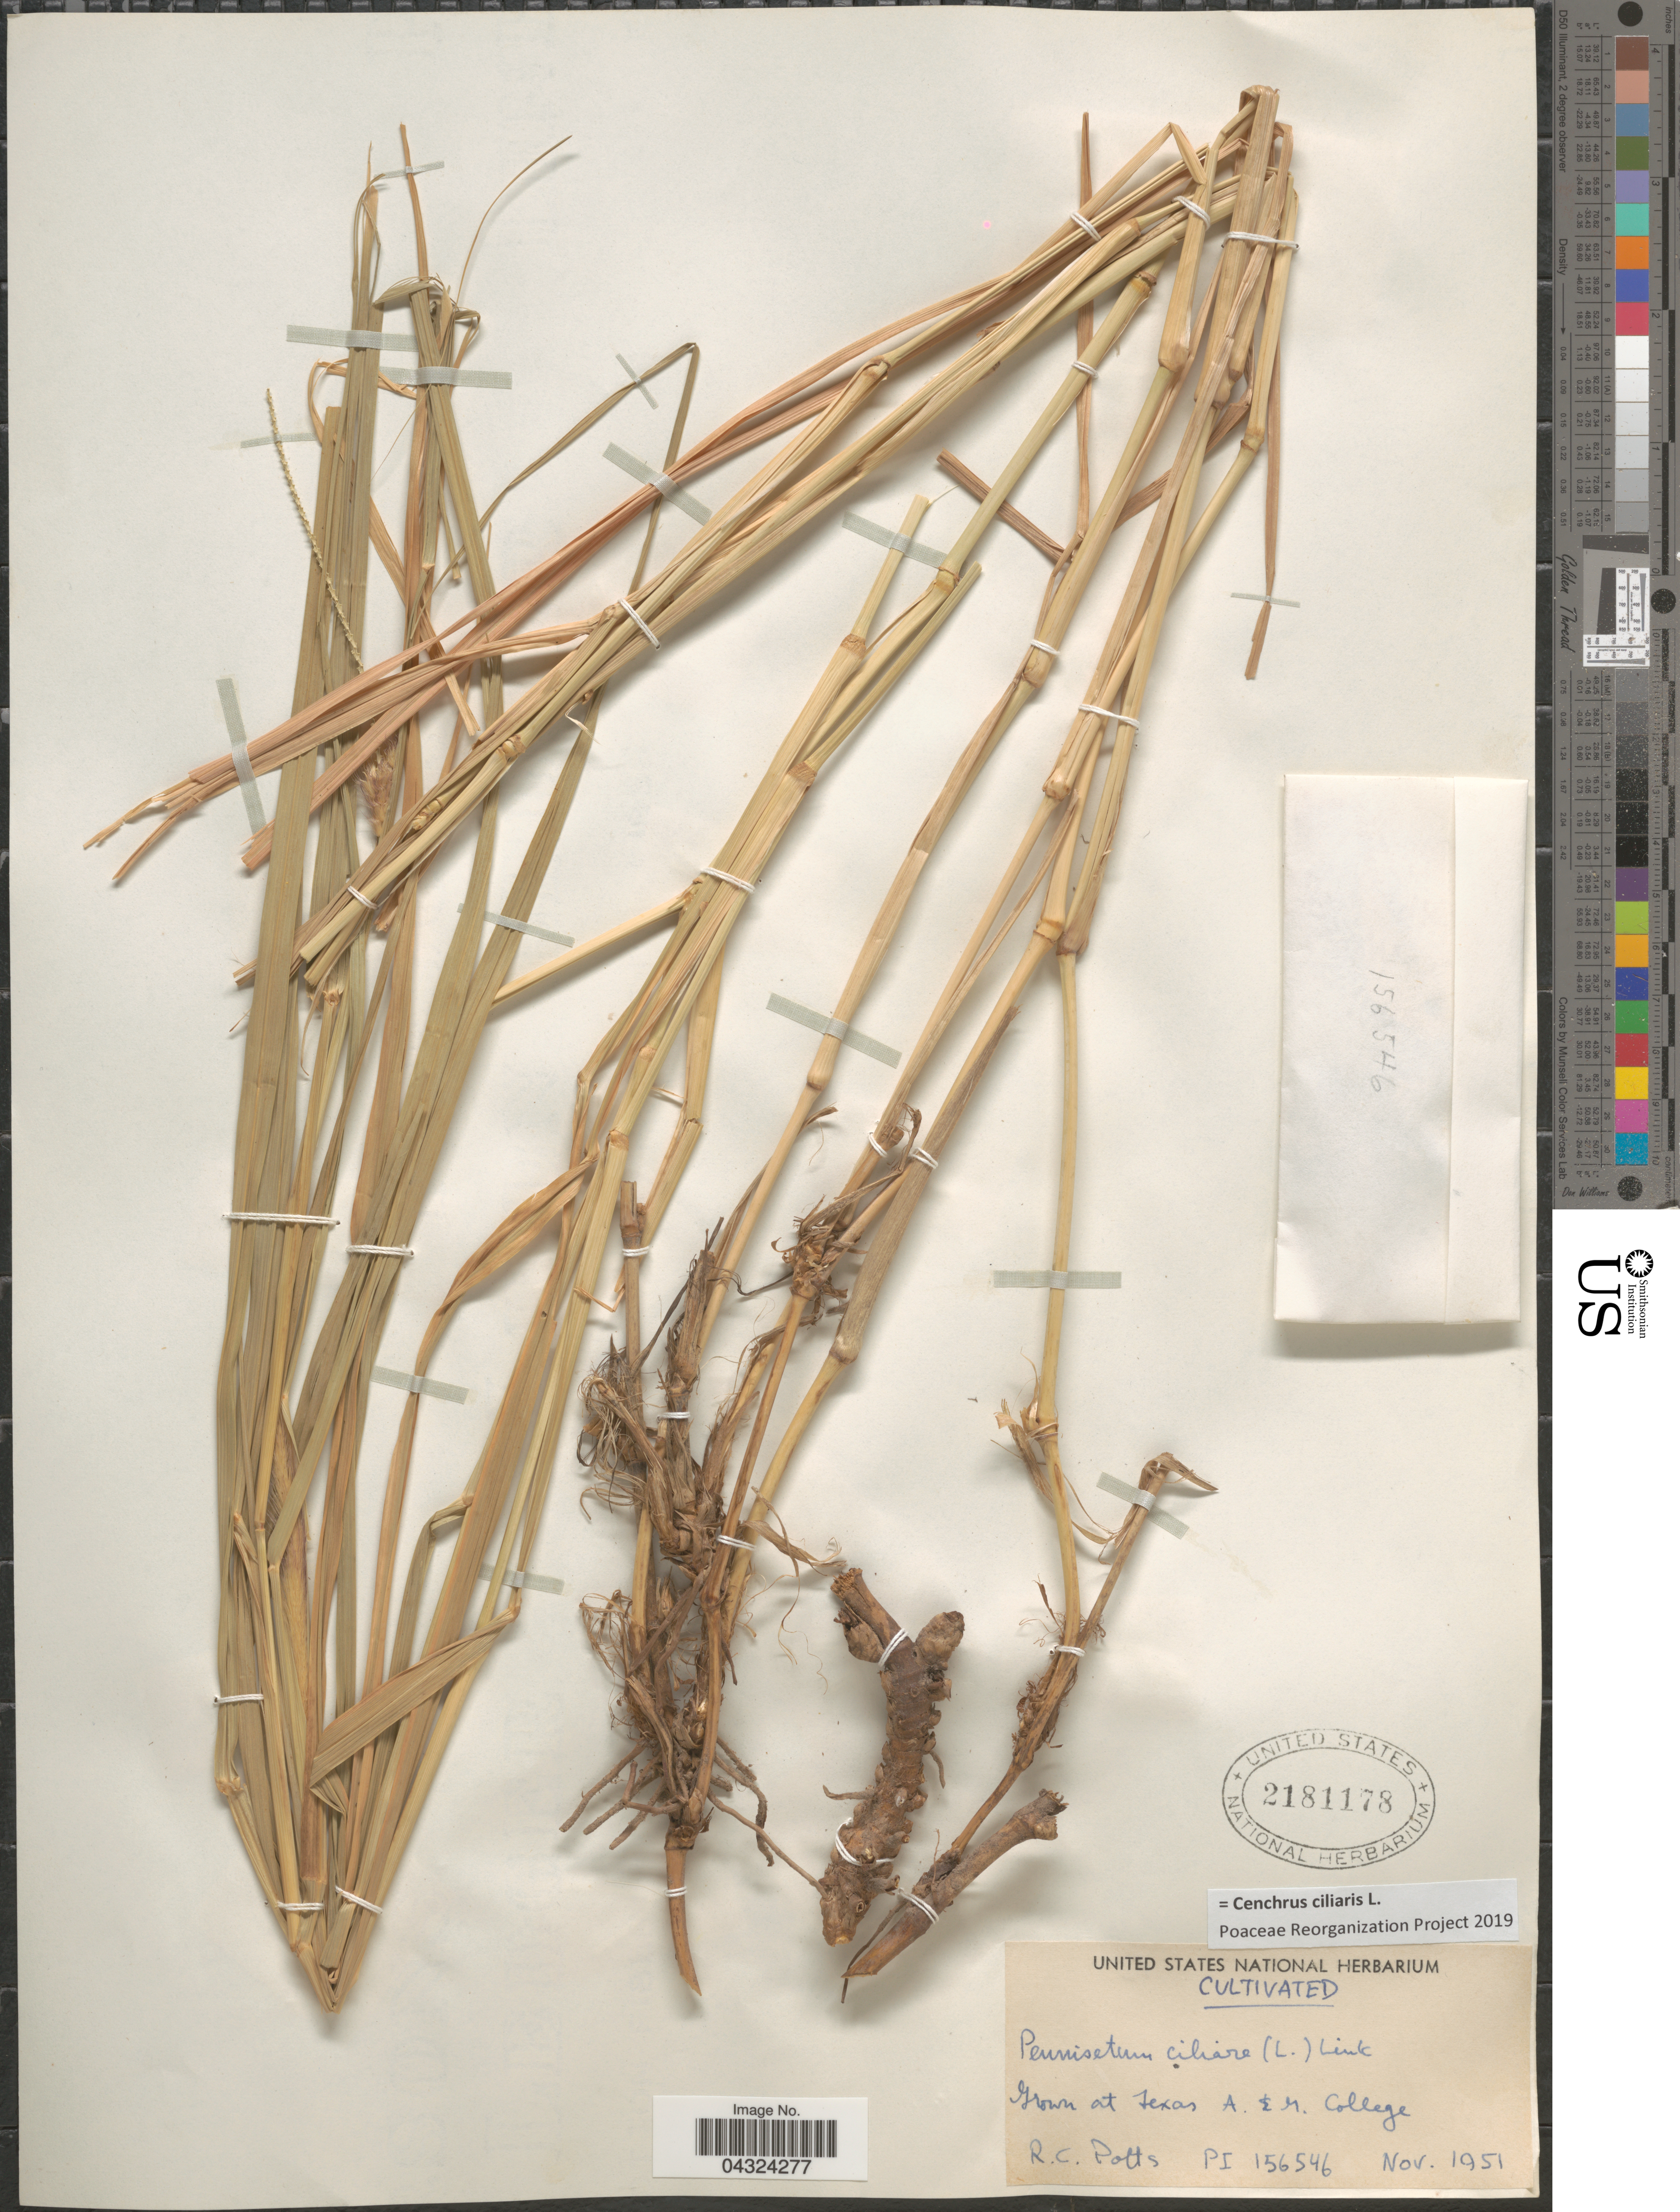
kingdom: Plantae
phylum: Tracheophyta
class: Liliopsida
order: Poales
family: Poaceae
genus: Cenchrus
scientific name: Cenchrus ciliaris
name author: L.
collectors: R. Potts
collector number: PI 156546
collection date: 1951-11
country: United States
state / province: Texas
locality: Grown at Texas A. & M. College.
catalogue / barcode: US 2181178